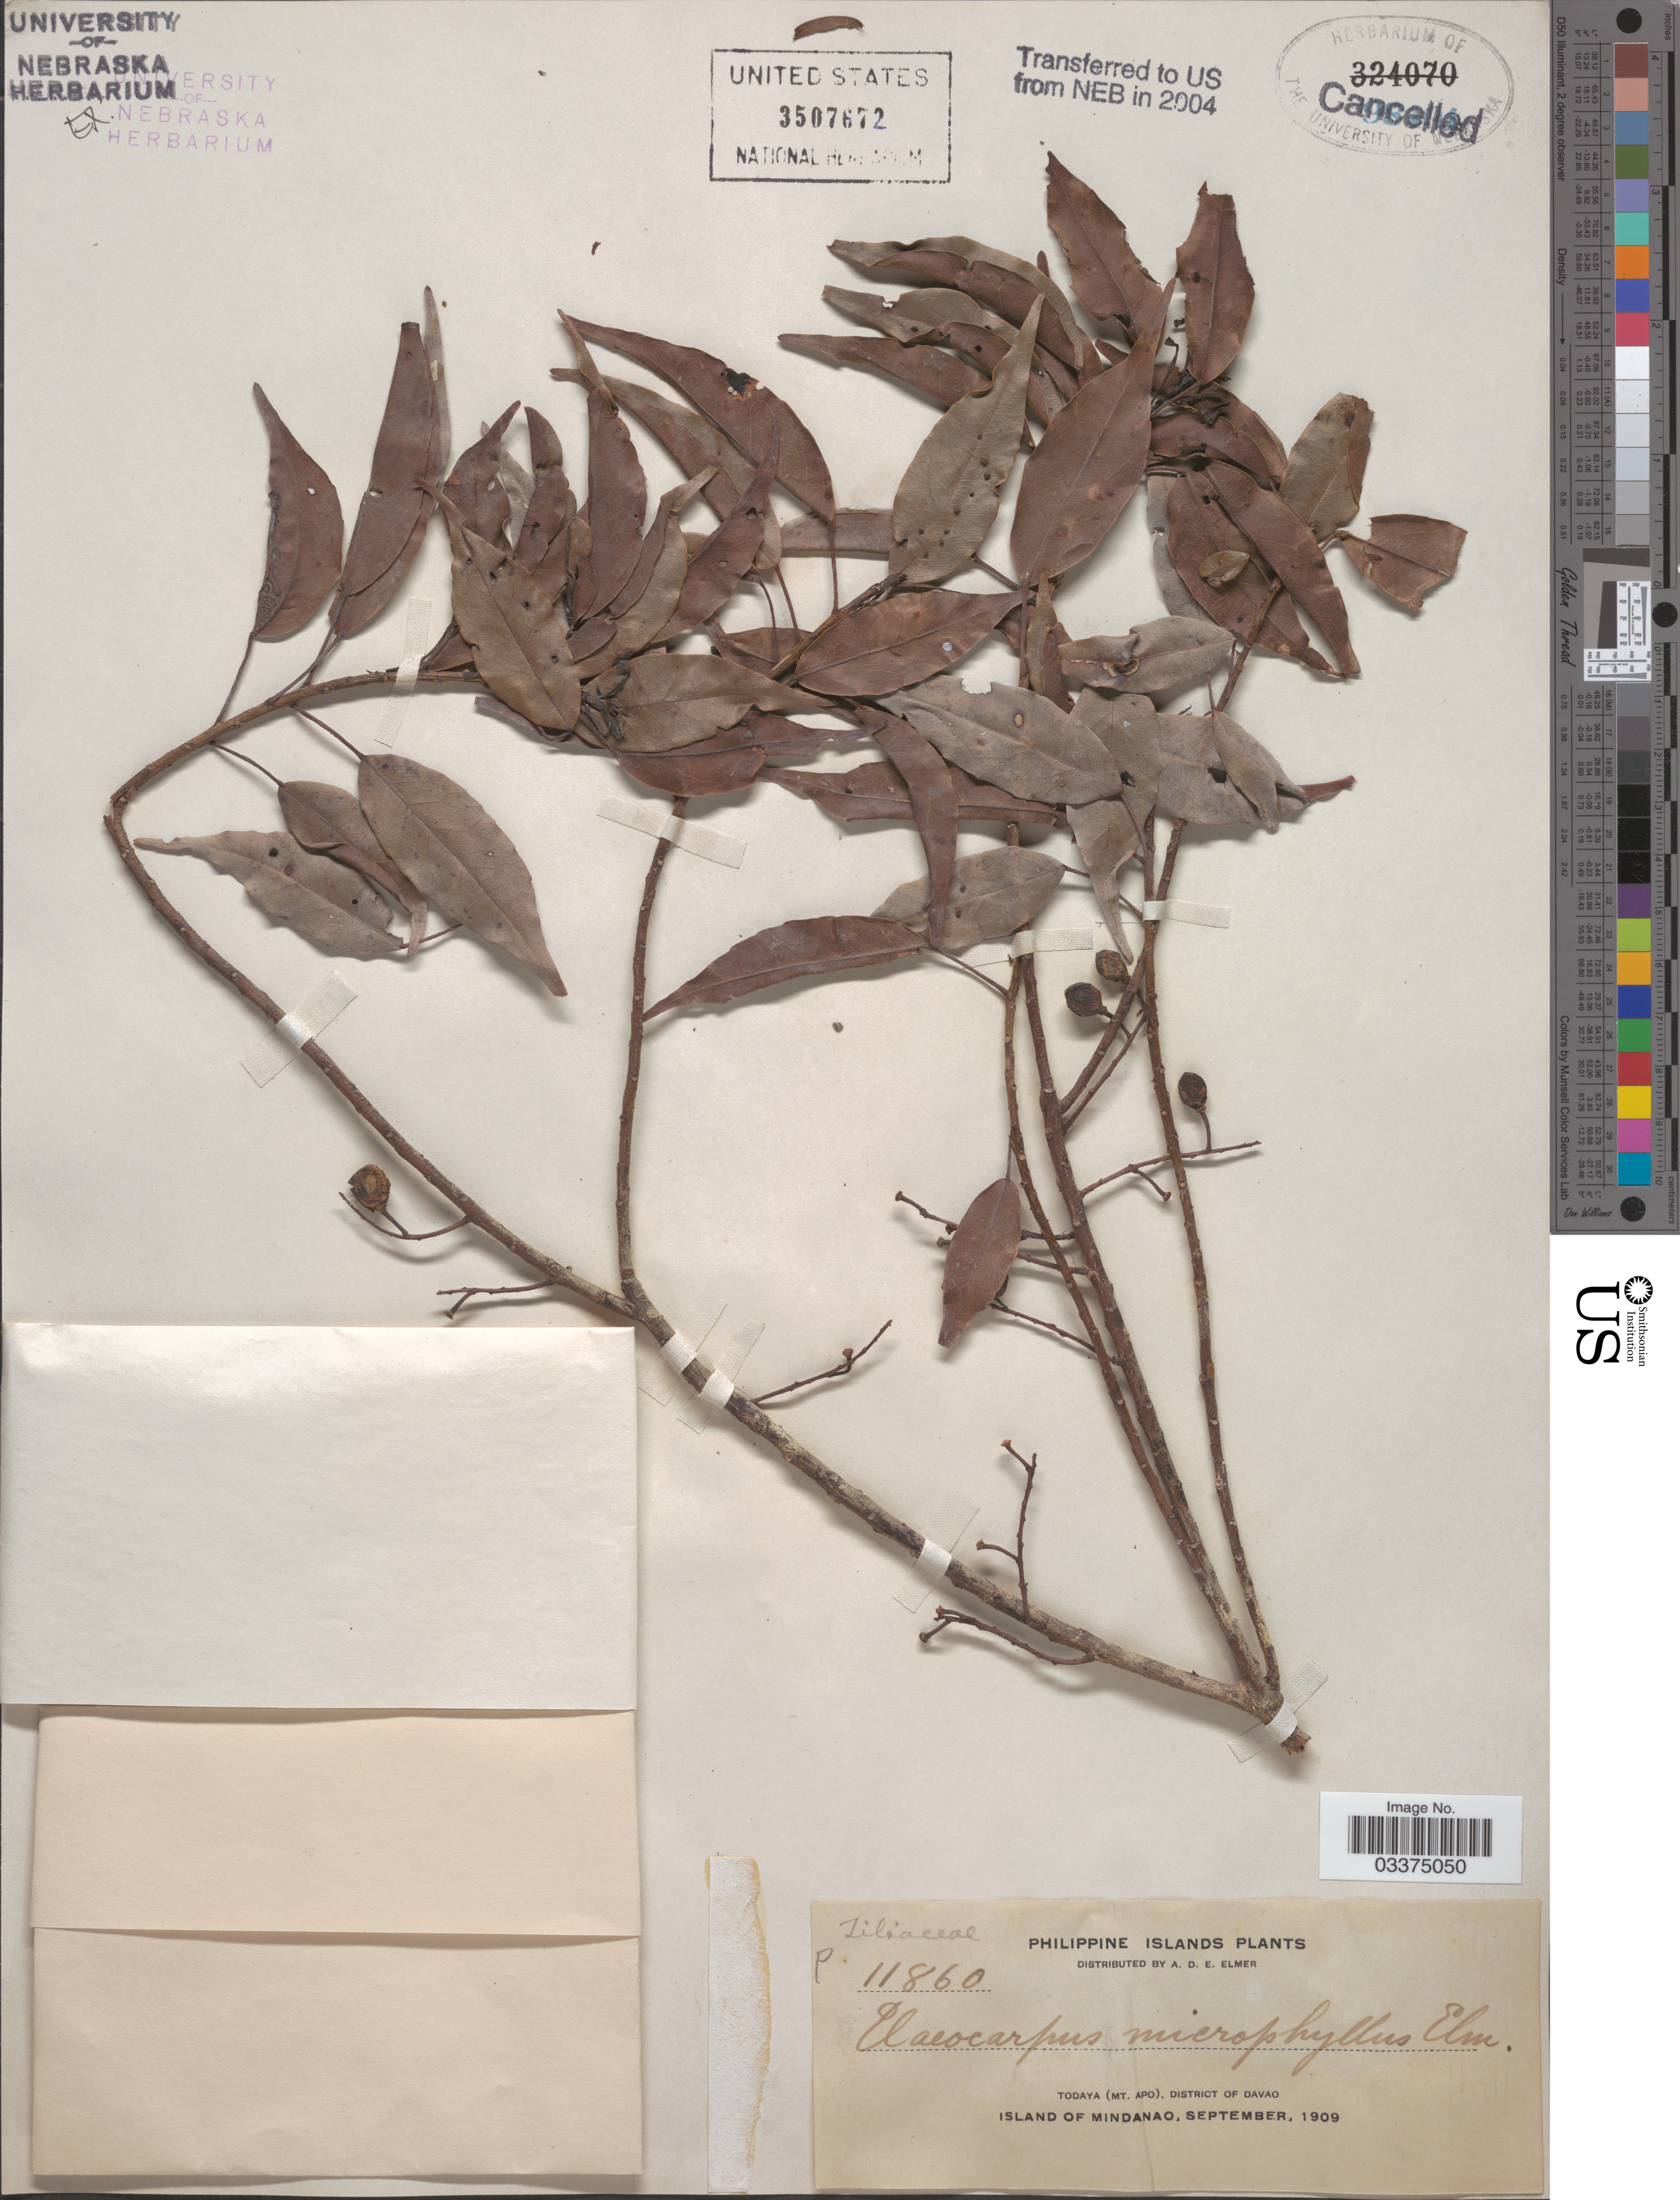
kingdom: Plantae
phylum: Tracheophyta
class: Magnoliopsida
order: Oxalidales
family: Elaeocarpaceae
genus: Elaeocarpus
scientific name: Elaeocarpus microphyllus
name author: Elmer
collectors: A. D. E. Elmer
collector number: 11860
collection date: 1909-09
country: Philippines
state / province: Davao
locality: Todaya (Mt. Apo), District of Davao. Island of Mindanao.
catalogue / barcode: US 3507672